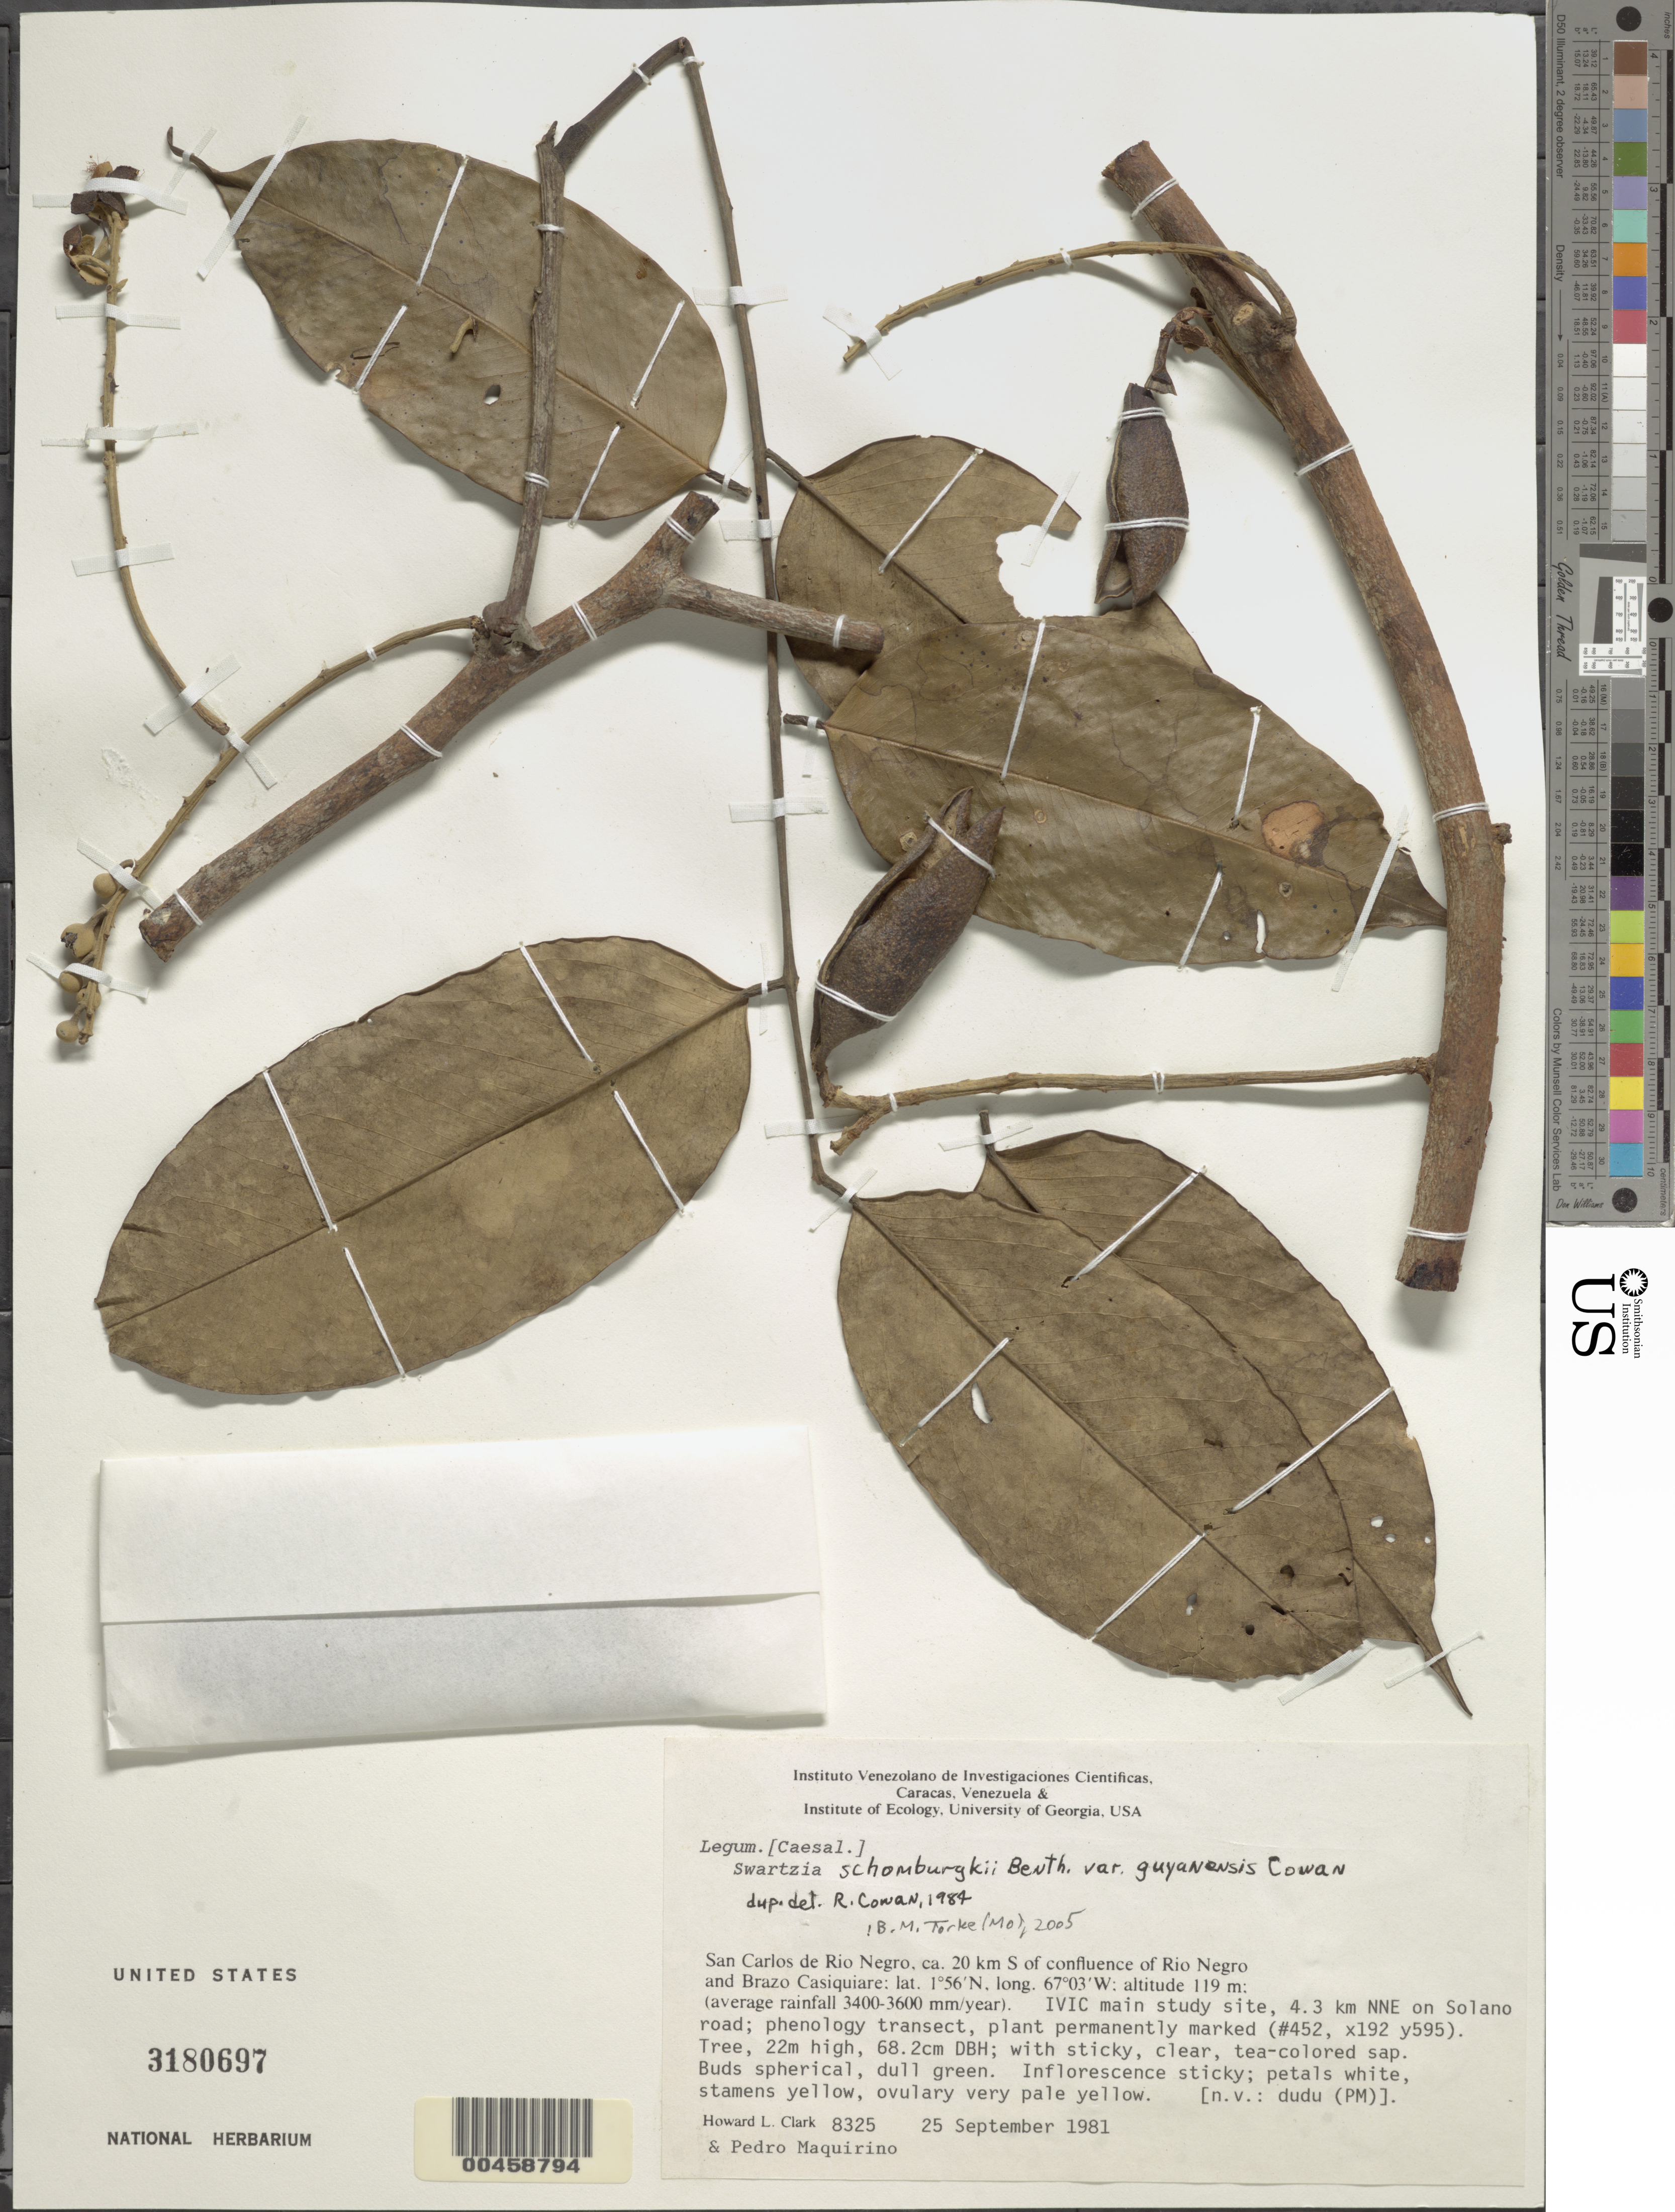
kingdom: Plantae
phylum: Tracheophyta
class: Magnoliopsida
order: Fabales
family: Fabaceae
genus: Swartzia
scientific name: Swartzia schomburgkii var. guayanensis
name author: R.S. Cowan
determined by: Cowan, R. S.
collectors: H. L. Clark & P. Maquirino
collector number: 8325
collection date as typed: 25 Sep 1981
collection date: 1981-09-25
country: Venezuela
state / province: Amazonas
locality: Ivic main study site, 4.3 km nne on solano rd; ca 20 km s of confluence of rio negro and brazo casiquiare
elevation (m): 119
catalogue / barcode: US 3180697